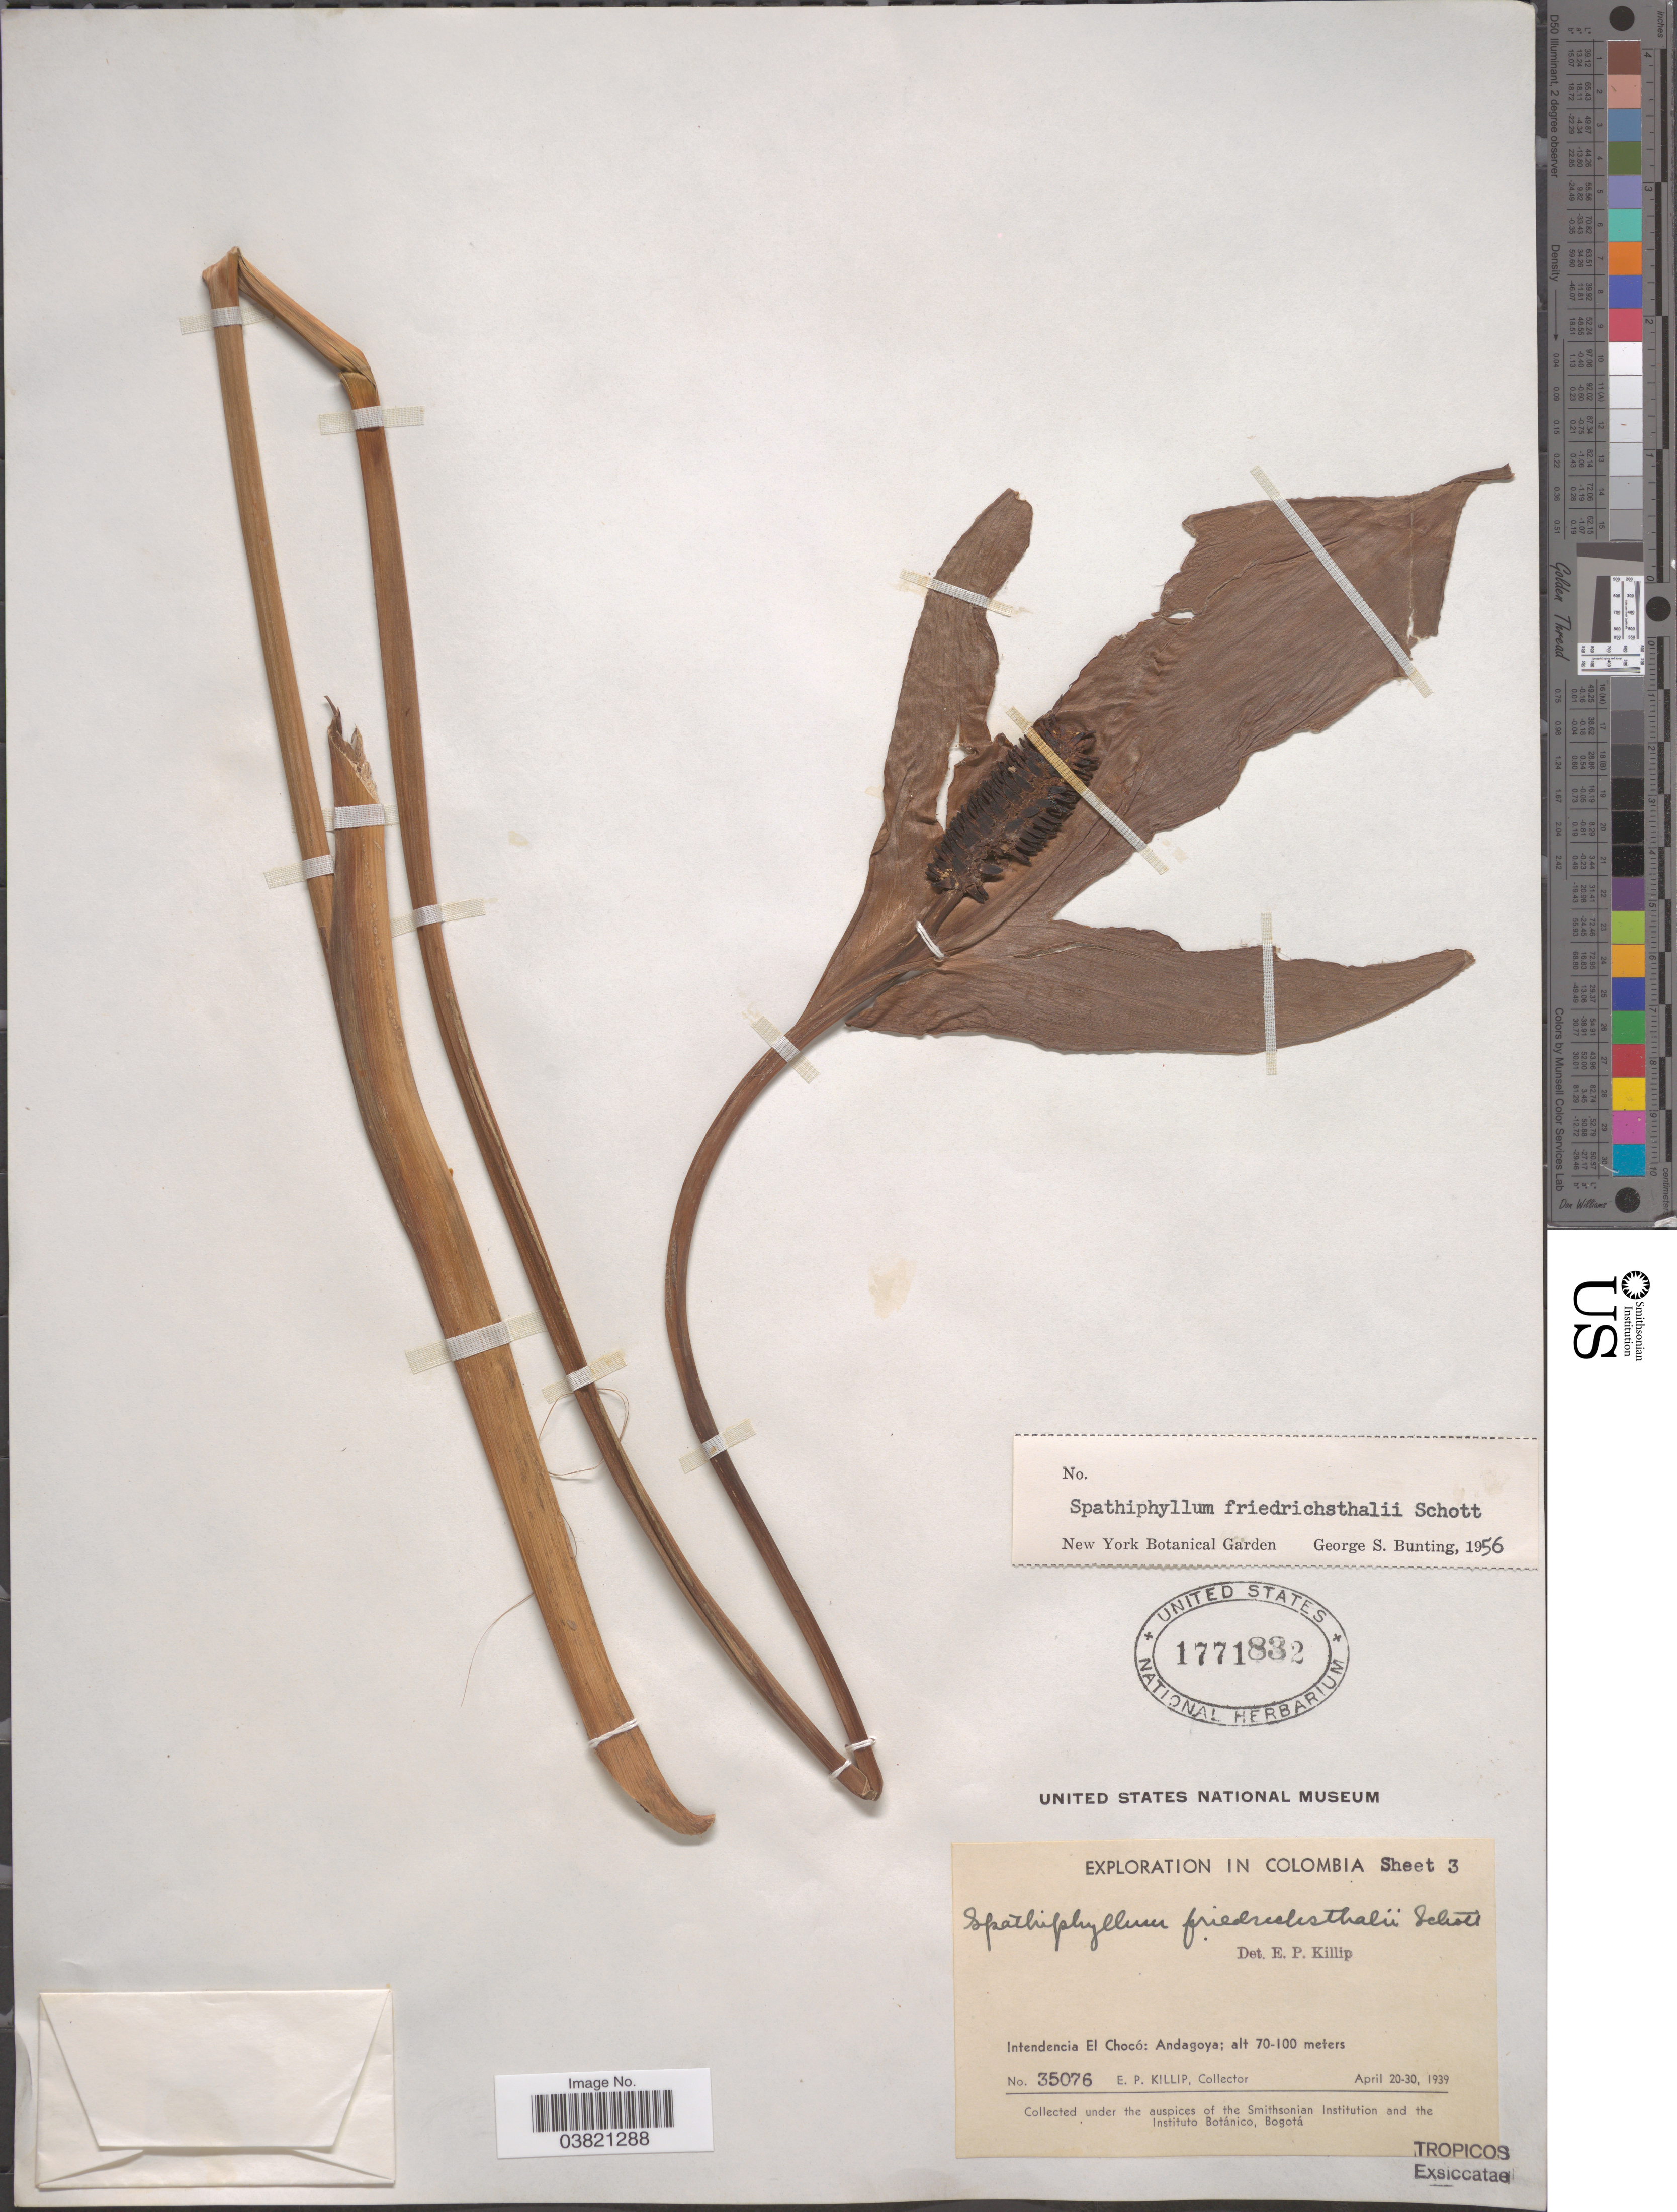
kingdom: Plantae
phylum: Tracheophyta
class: Liliopsida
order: Alismatales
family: Araceae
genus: Spathiphyllum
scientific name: Spathiphyllum friedrichsthalii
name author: Schott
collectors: E. P. Killip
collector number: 35076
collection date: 1939-04-20/1939-04-30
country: Colombia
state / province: Chocó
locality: Intendencia El Chocó: Andagoya.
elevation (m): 70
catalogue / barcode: US 1771832